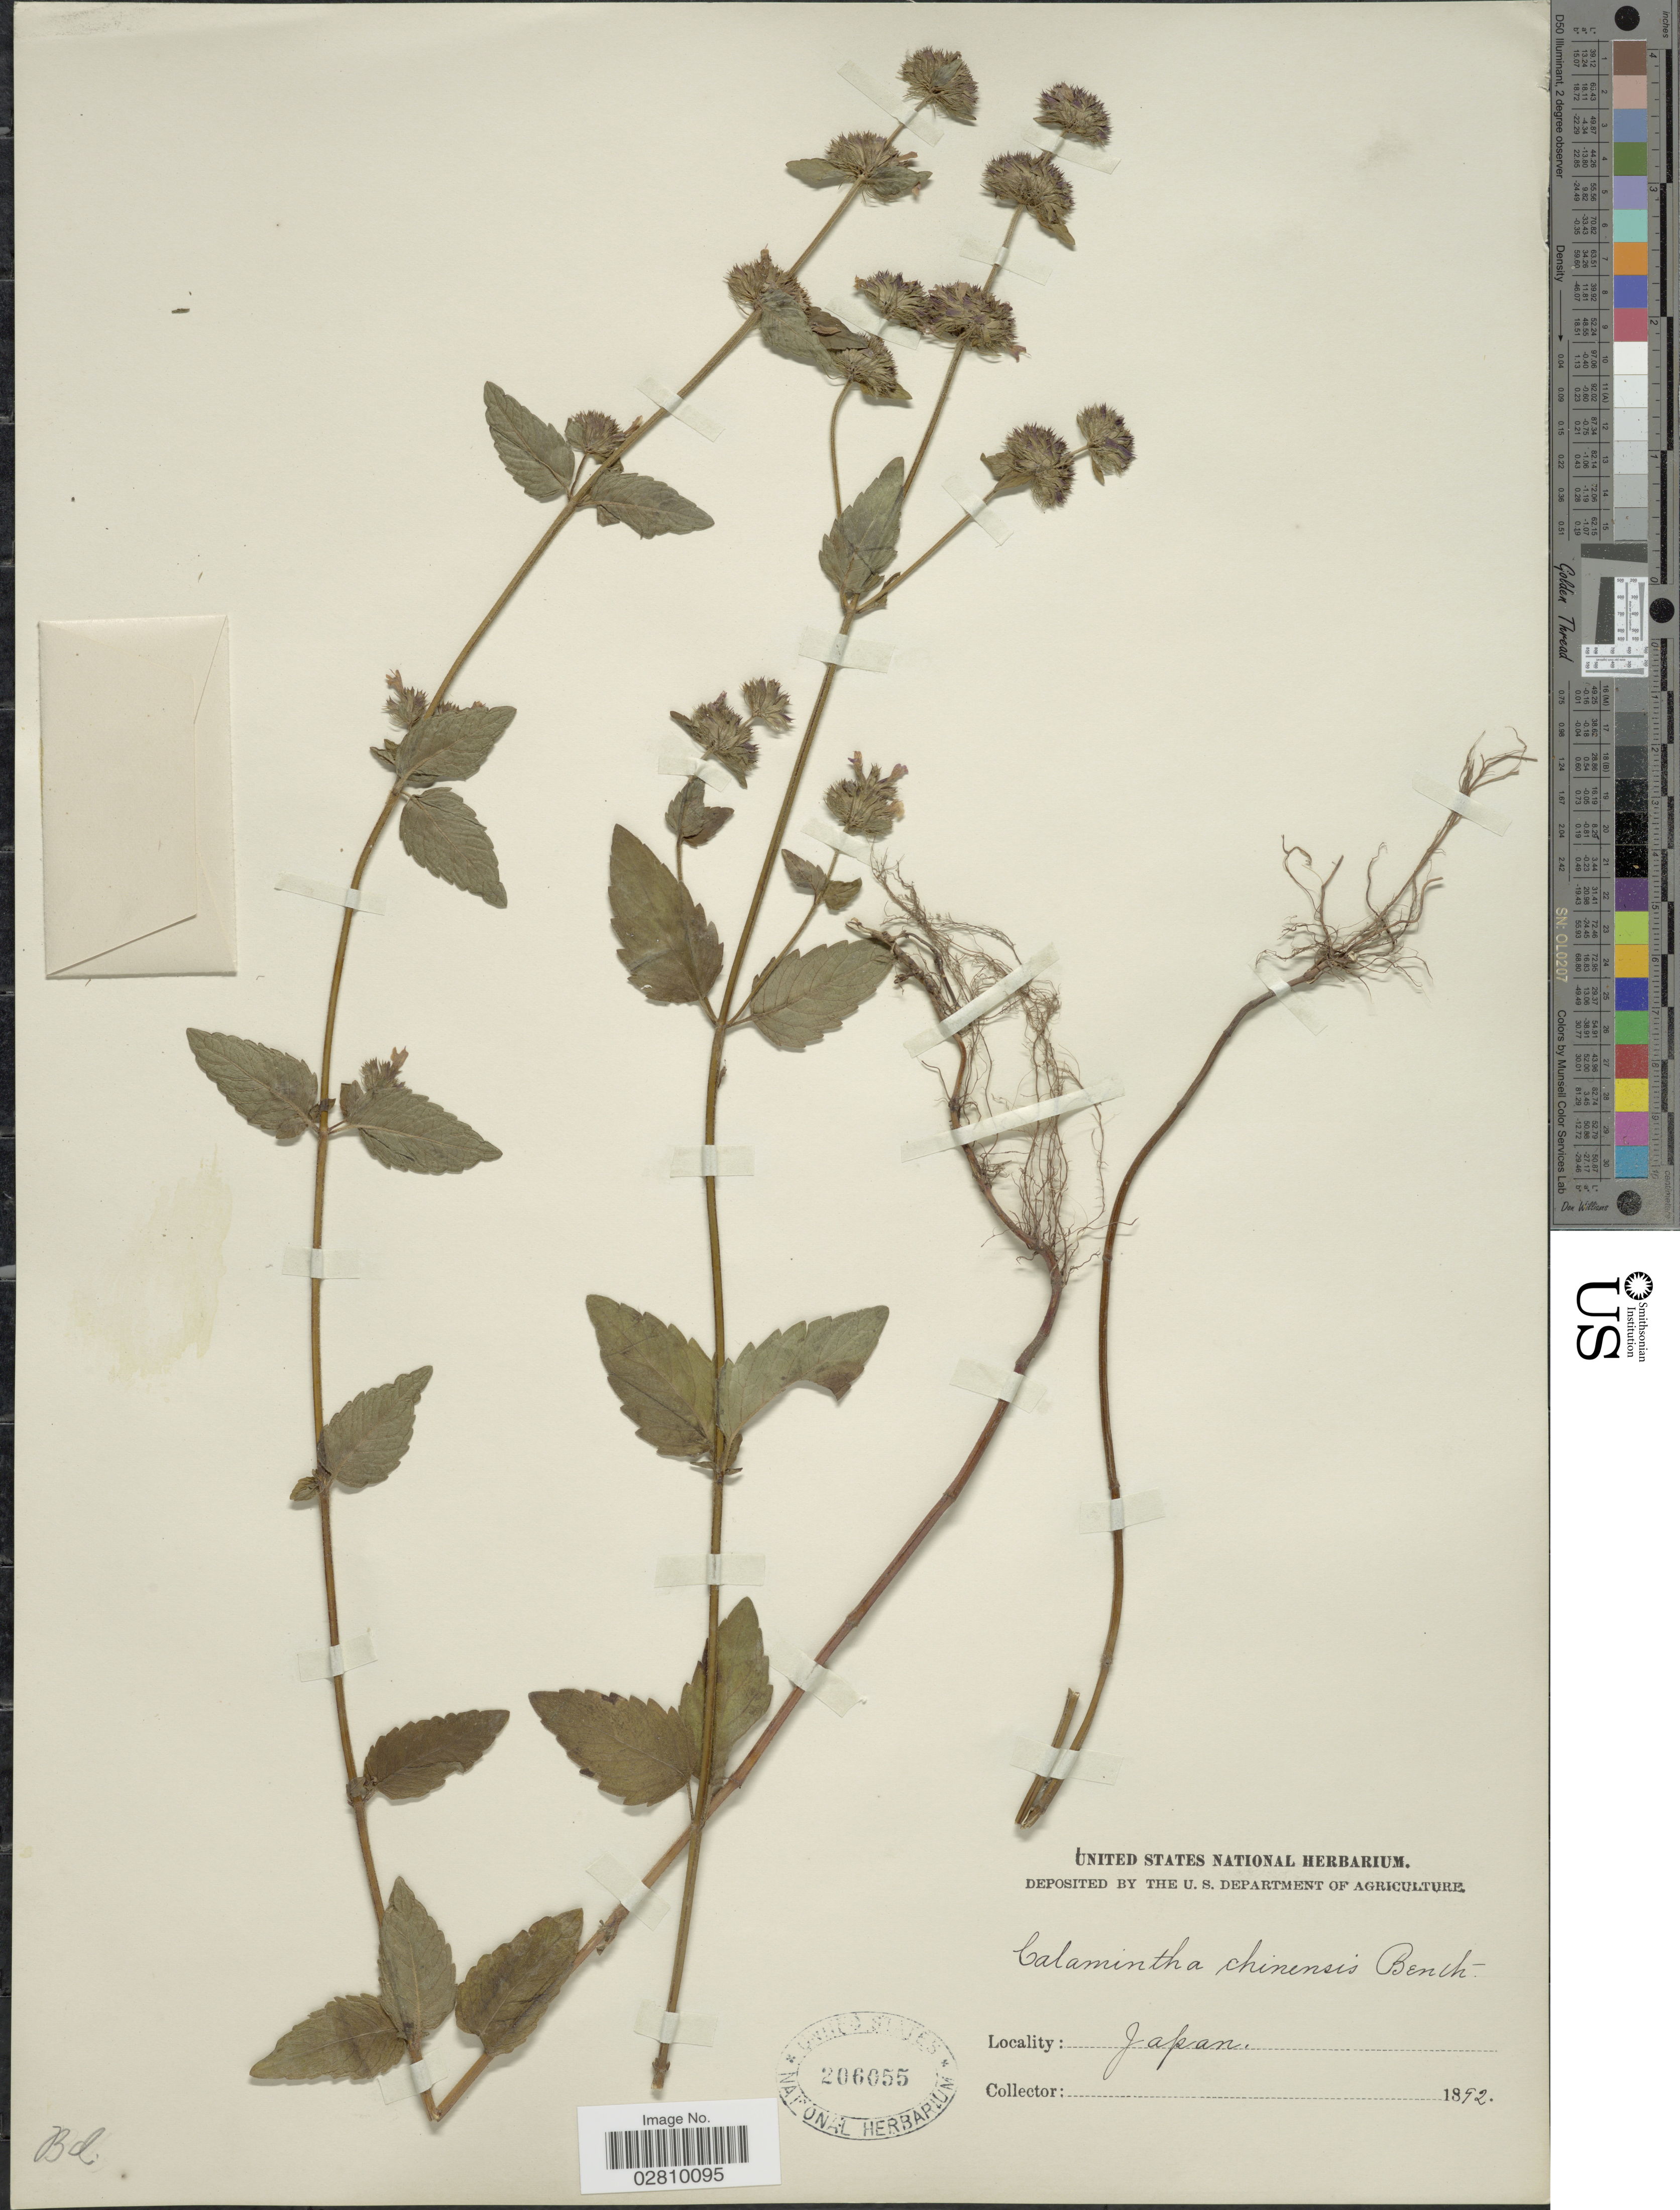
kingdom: Plantae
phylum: Tracheophyta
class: Magnoliopsida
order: Lamiales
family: Lamiaceae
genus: Calamintha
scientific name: Calamintha chinensis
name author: Benth.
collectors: ex herb. United States National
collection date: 1892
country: Japan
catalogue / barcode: US 206055